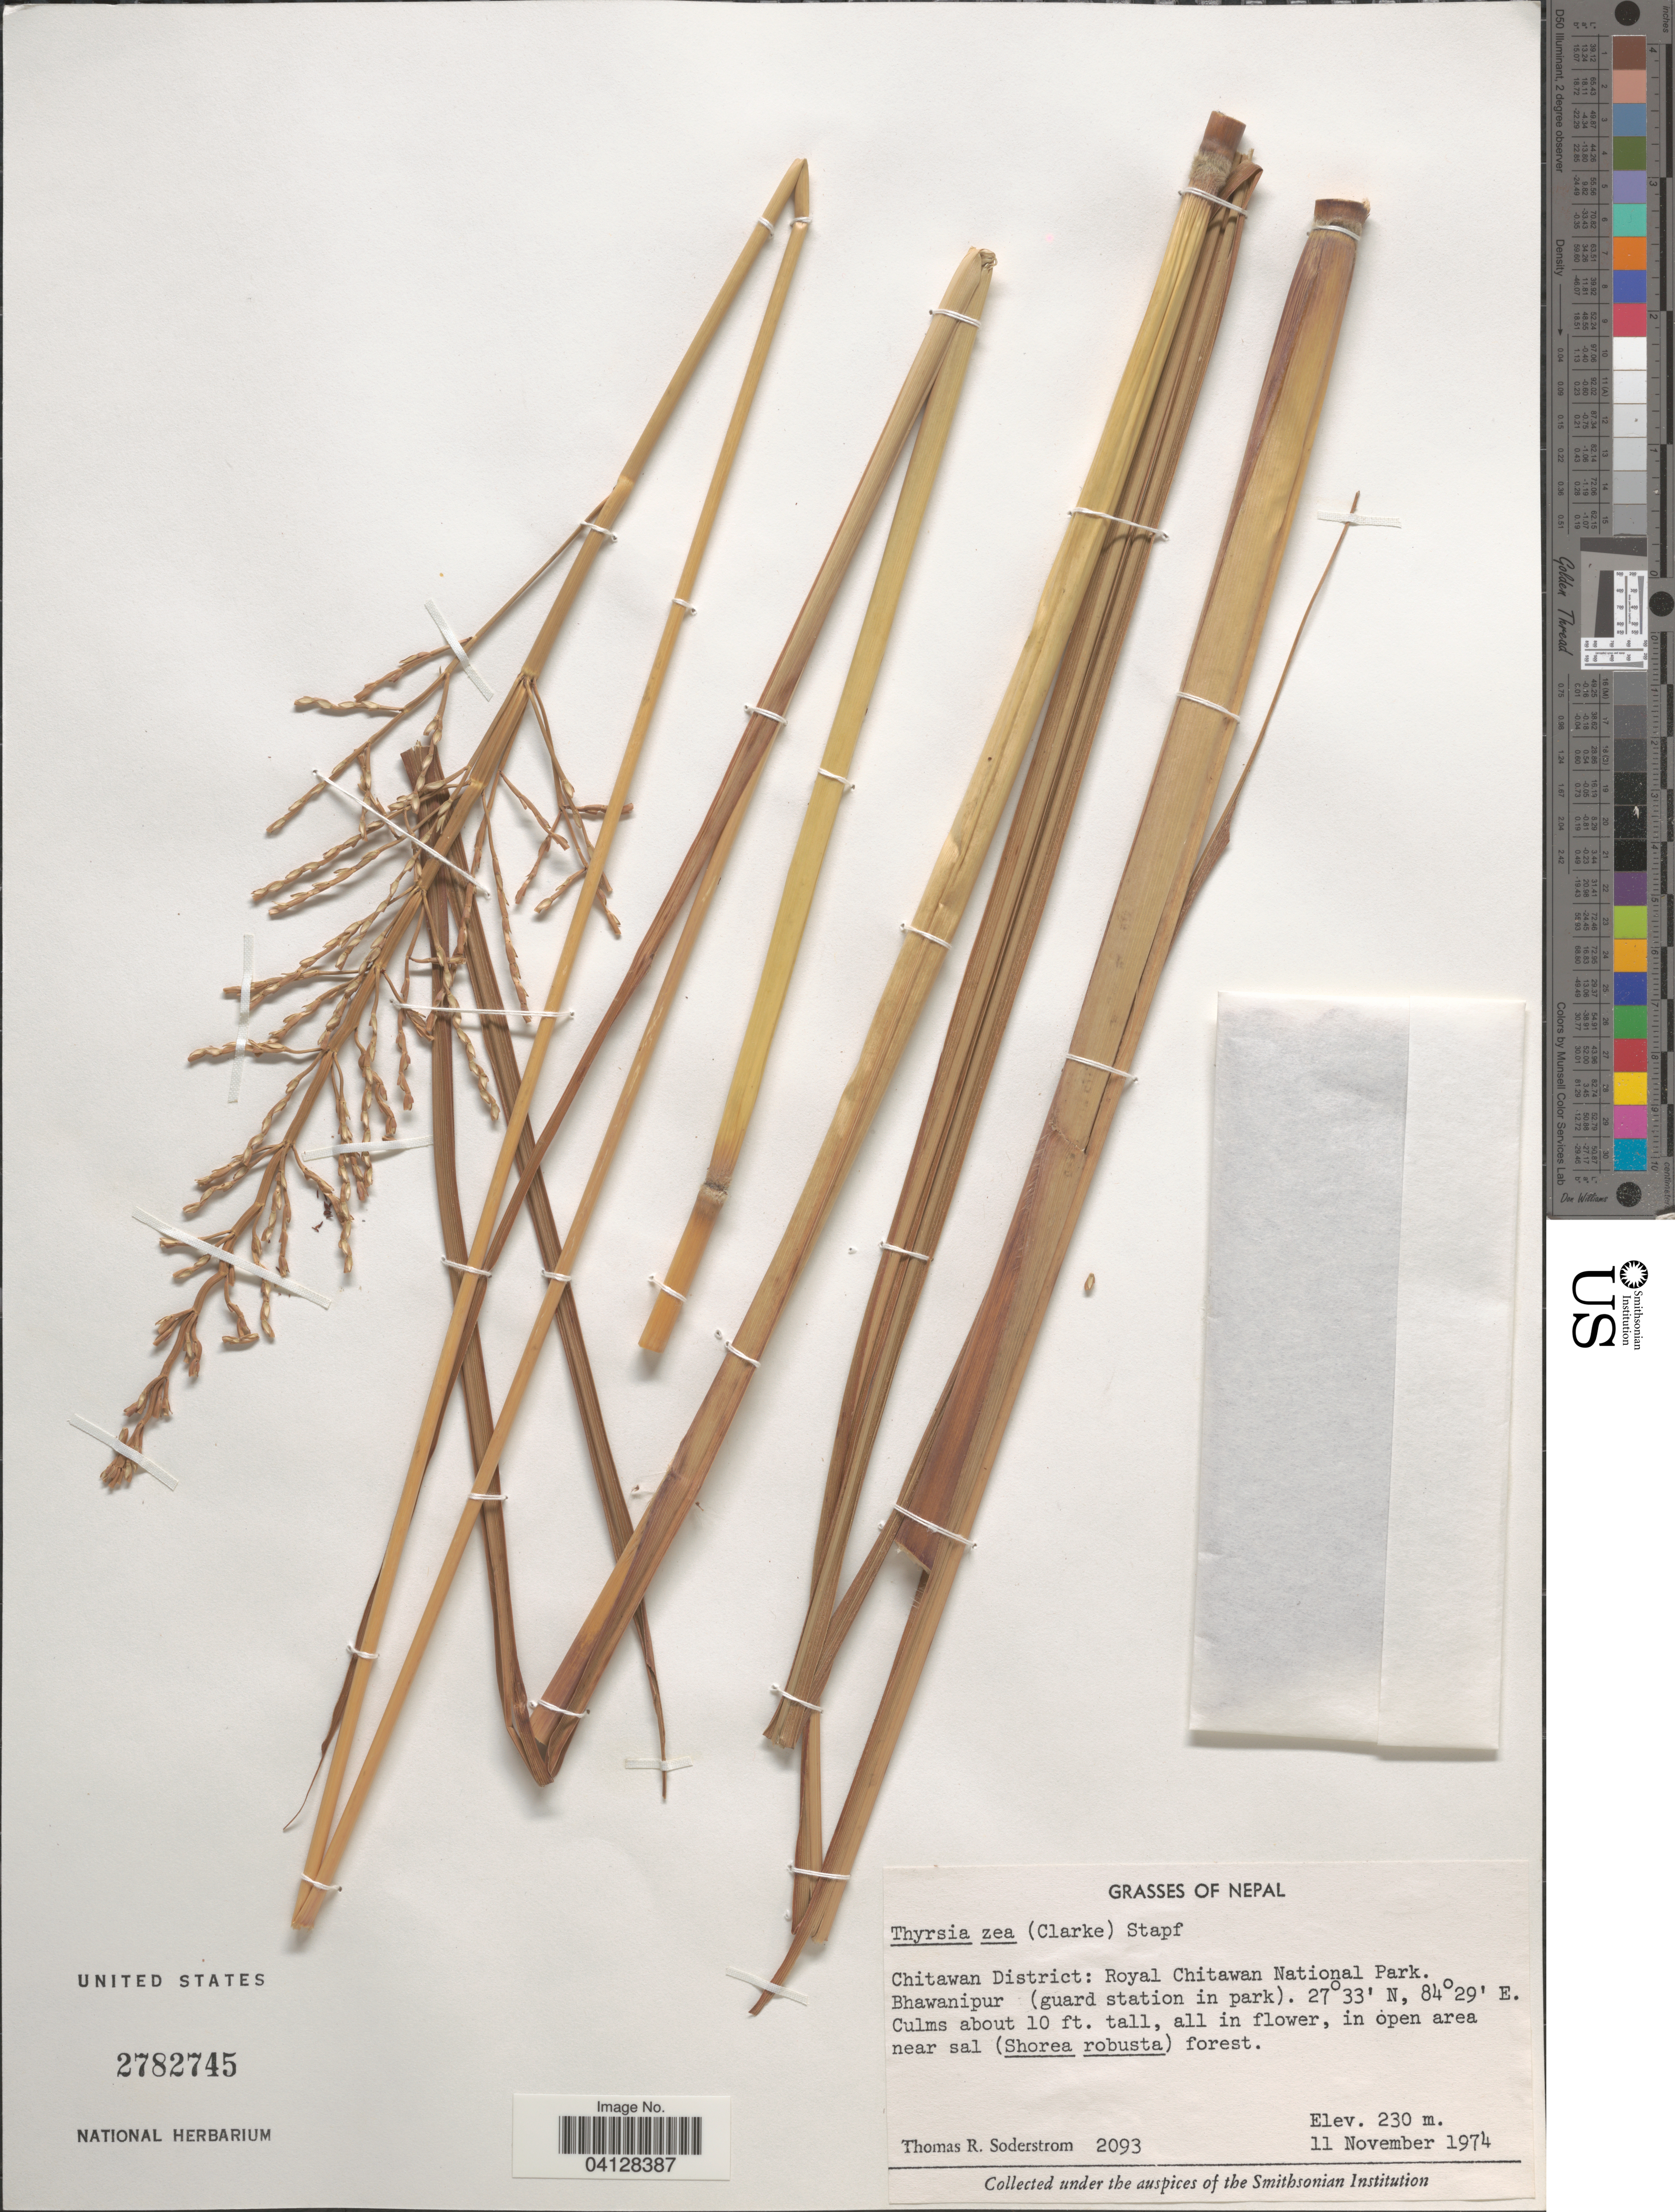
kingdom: Plantae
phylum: Tracheophyta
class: Liliopsida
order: Poales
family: Poaceae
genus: Thyrsia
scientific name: Thyrsia zea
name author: (C.B. Clarke) Stapf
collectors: T. R. Soderstrom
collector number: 2093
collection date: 1974-11-11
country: Nepal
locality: Chitawan District: Royal Chitawan National Park. Bhawanipur (guard station in park).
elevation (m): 230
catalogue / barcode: US 2782745